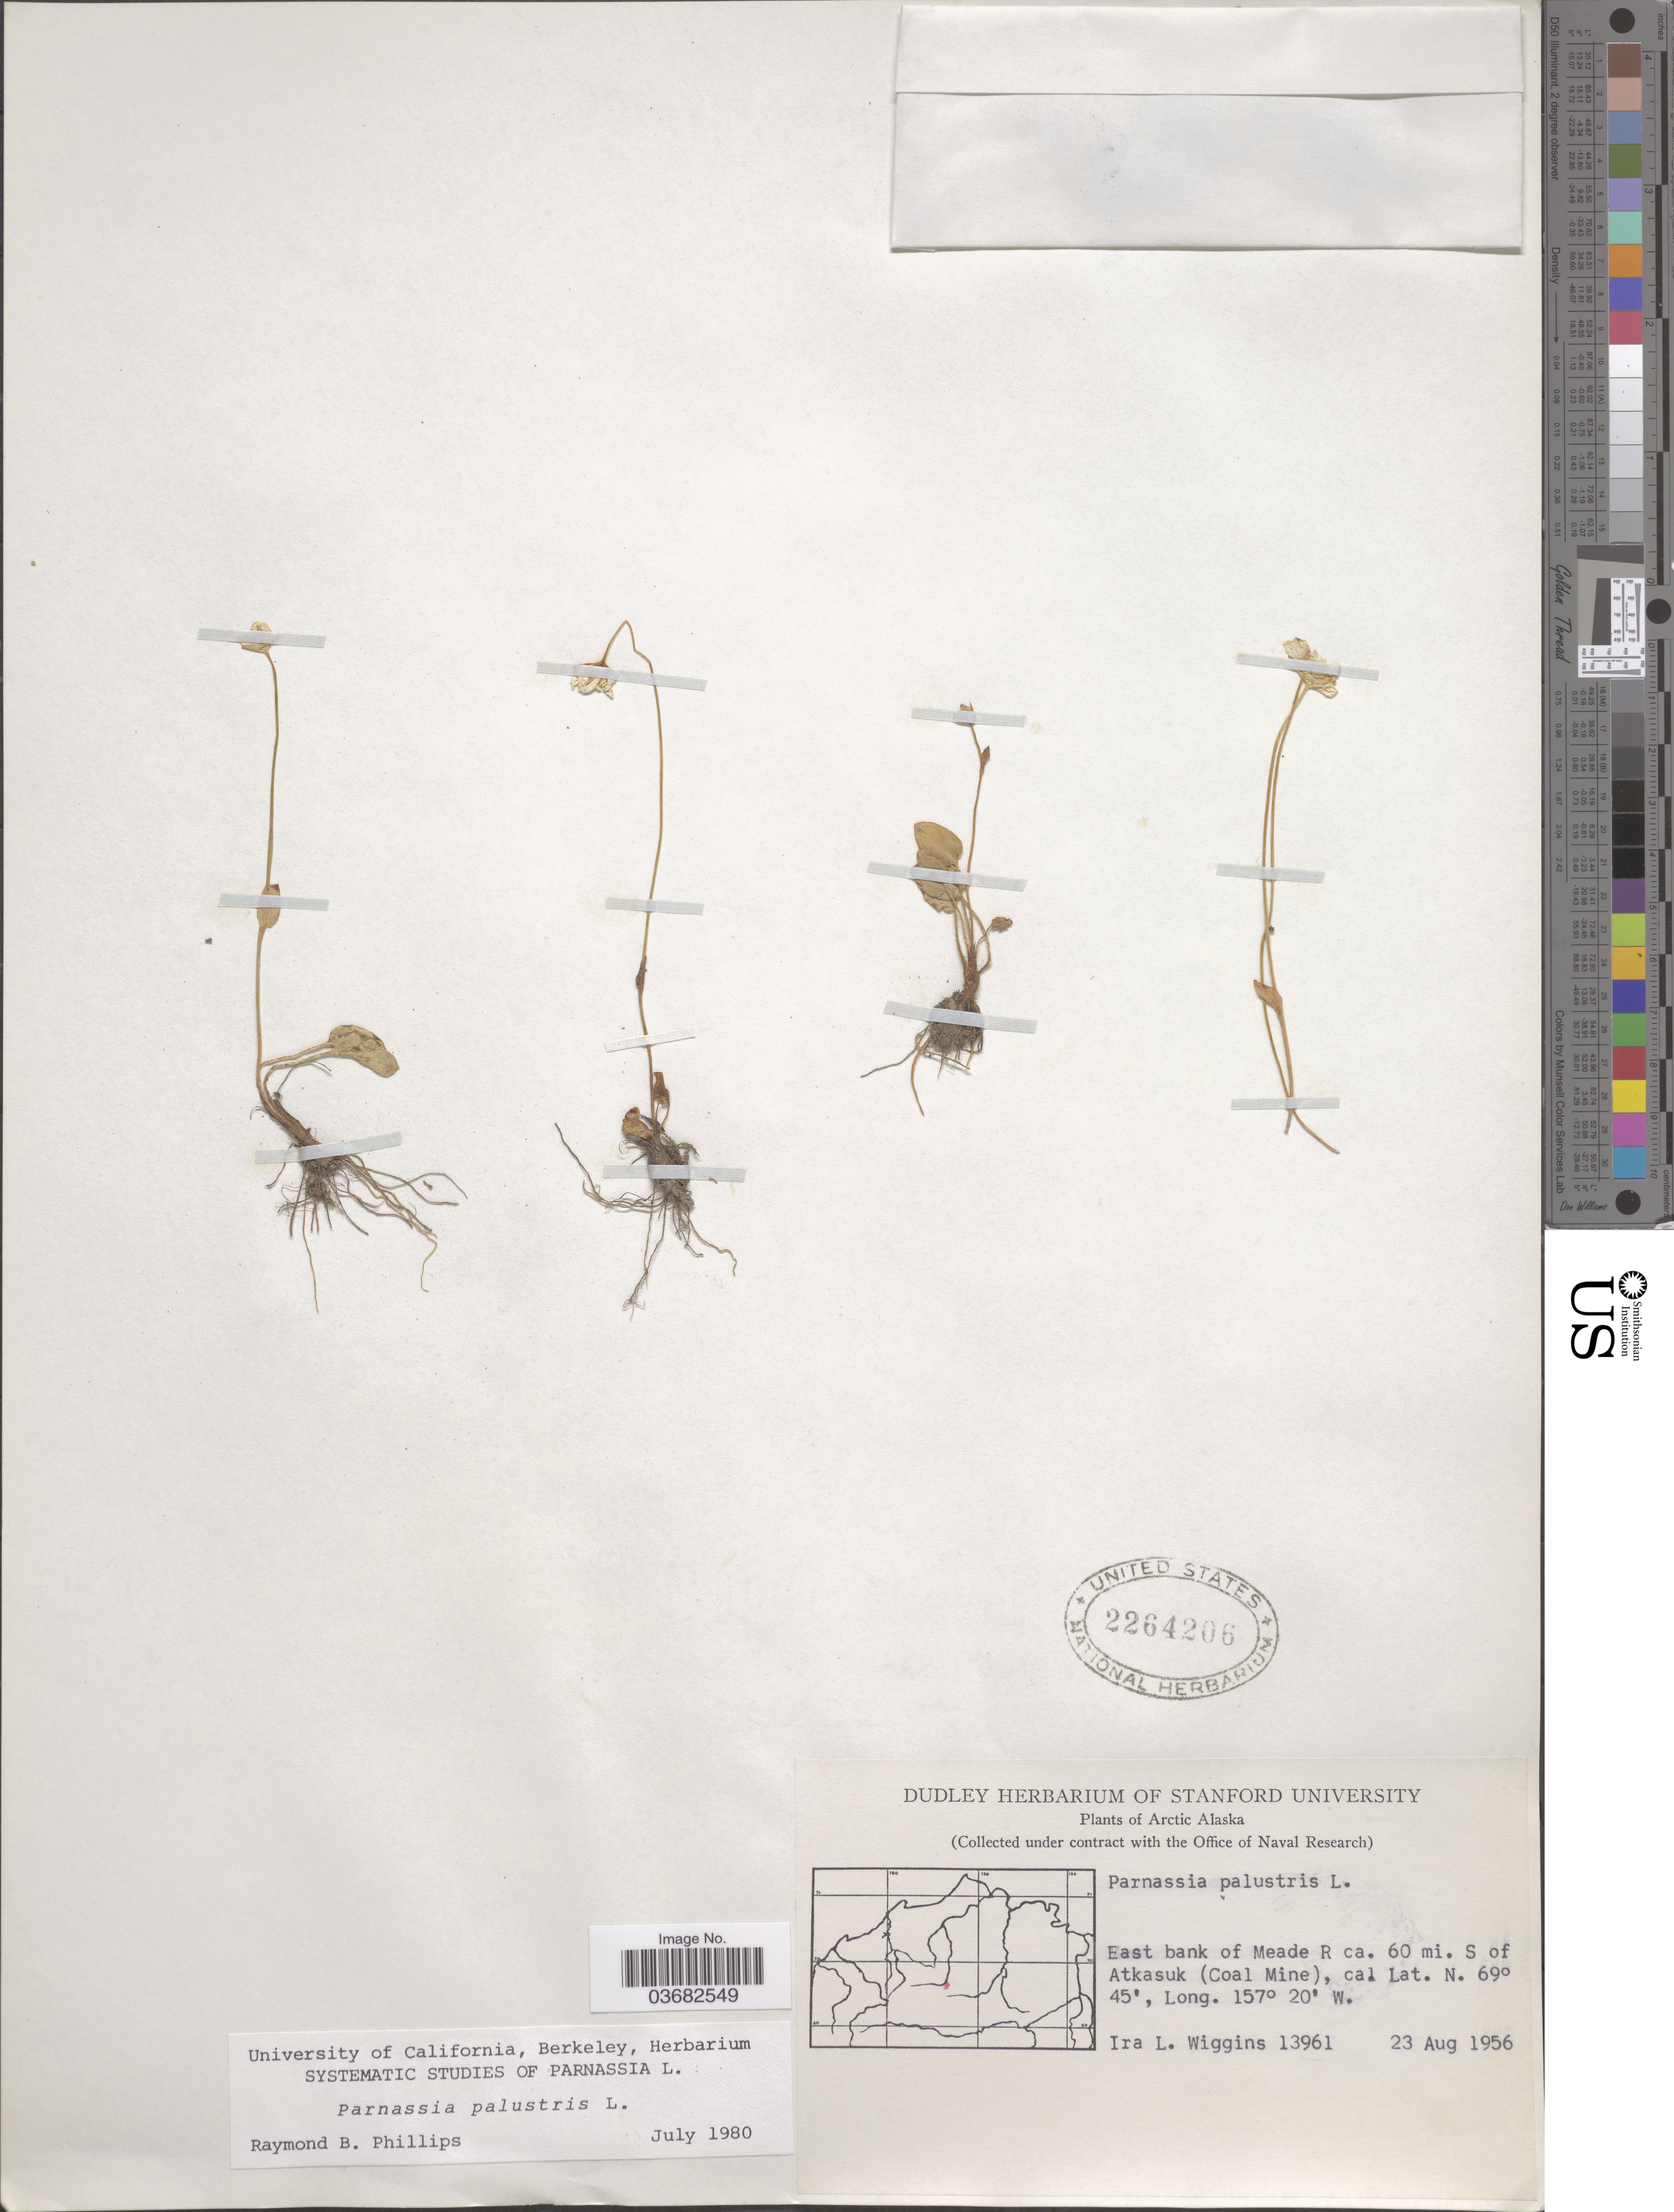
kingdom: Plantae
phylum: Tracheophyta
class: Magnoliopsida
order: Celastrales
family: Parnassiaceae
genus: Parnassia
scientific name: Parnassia palustris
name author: L.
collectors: I. L. Wiggins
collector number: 13961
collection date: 1956-08-23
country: United States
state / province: Alaska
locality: Arctic Alaska. East bank of Meade R ca. 60 mi. S of Atkasuk (Coal Mine).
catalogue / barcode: US 2264206